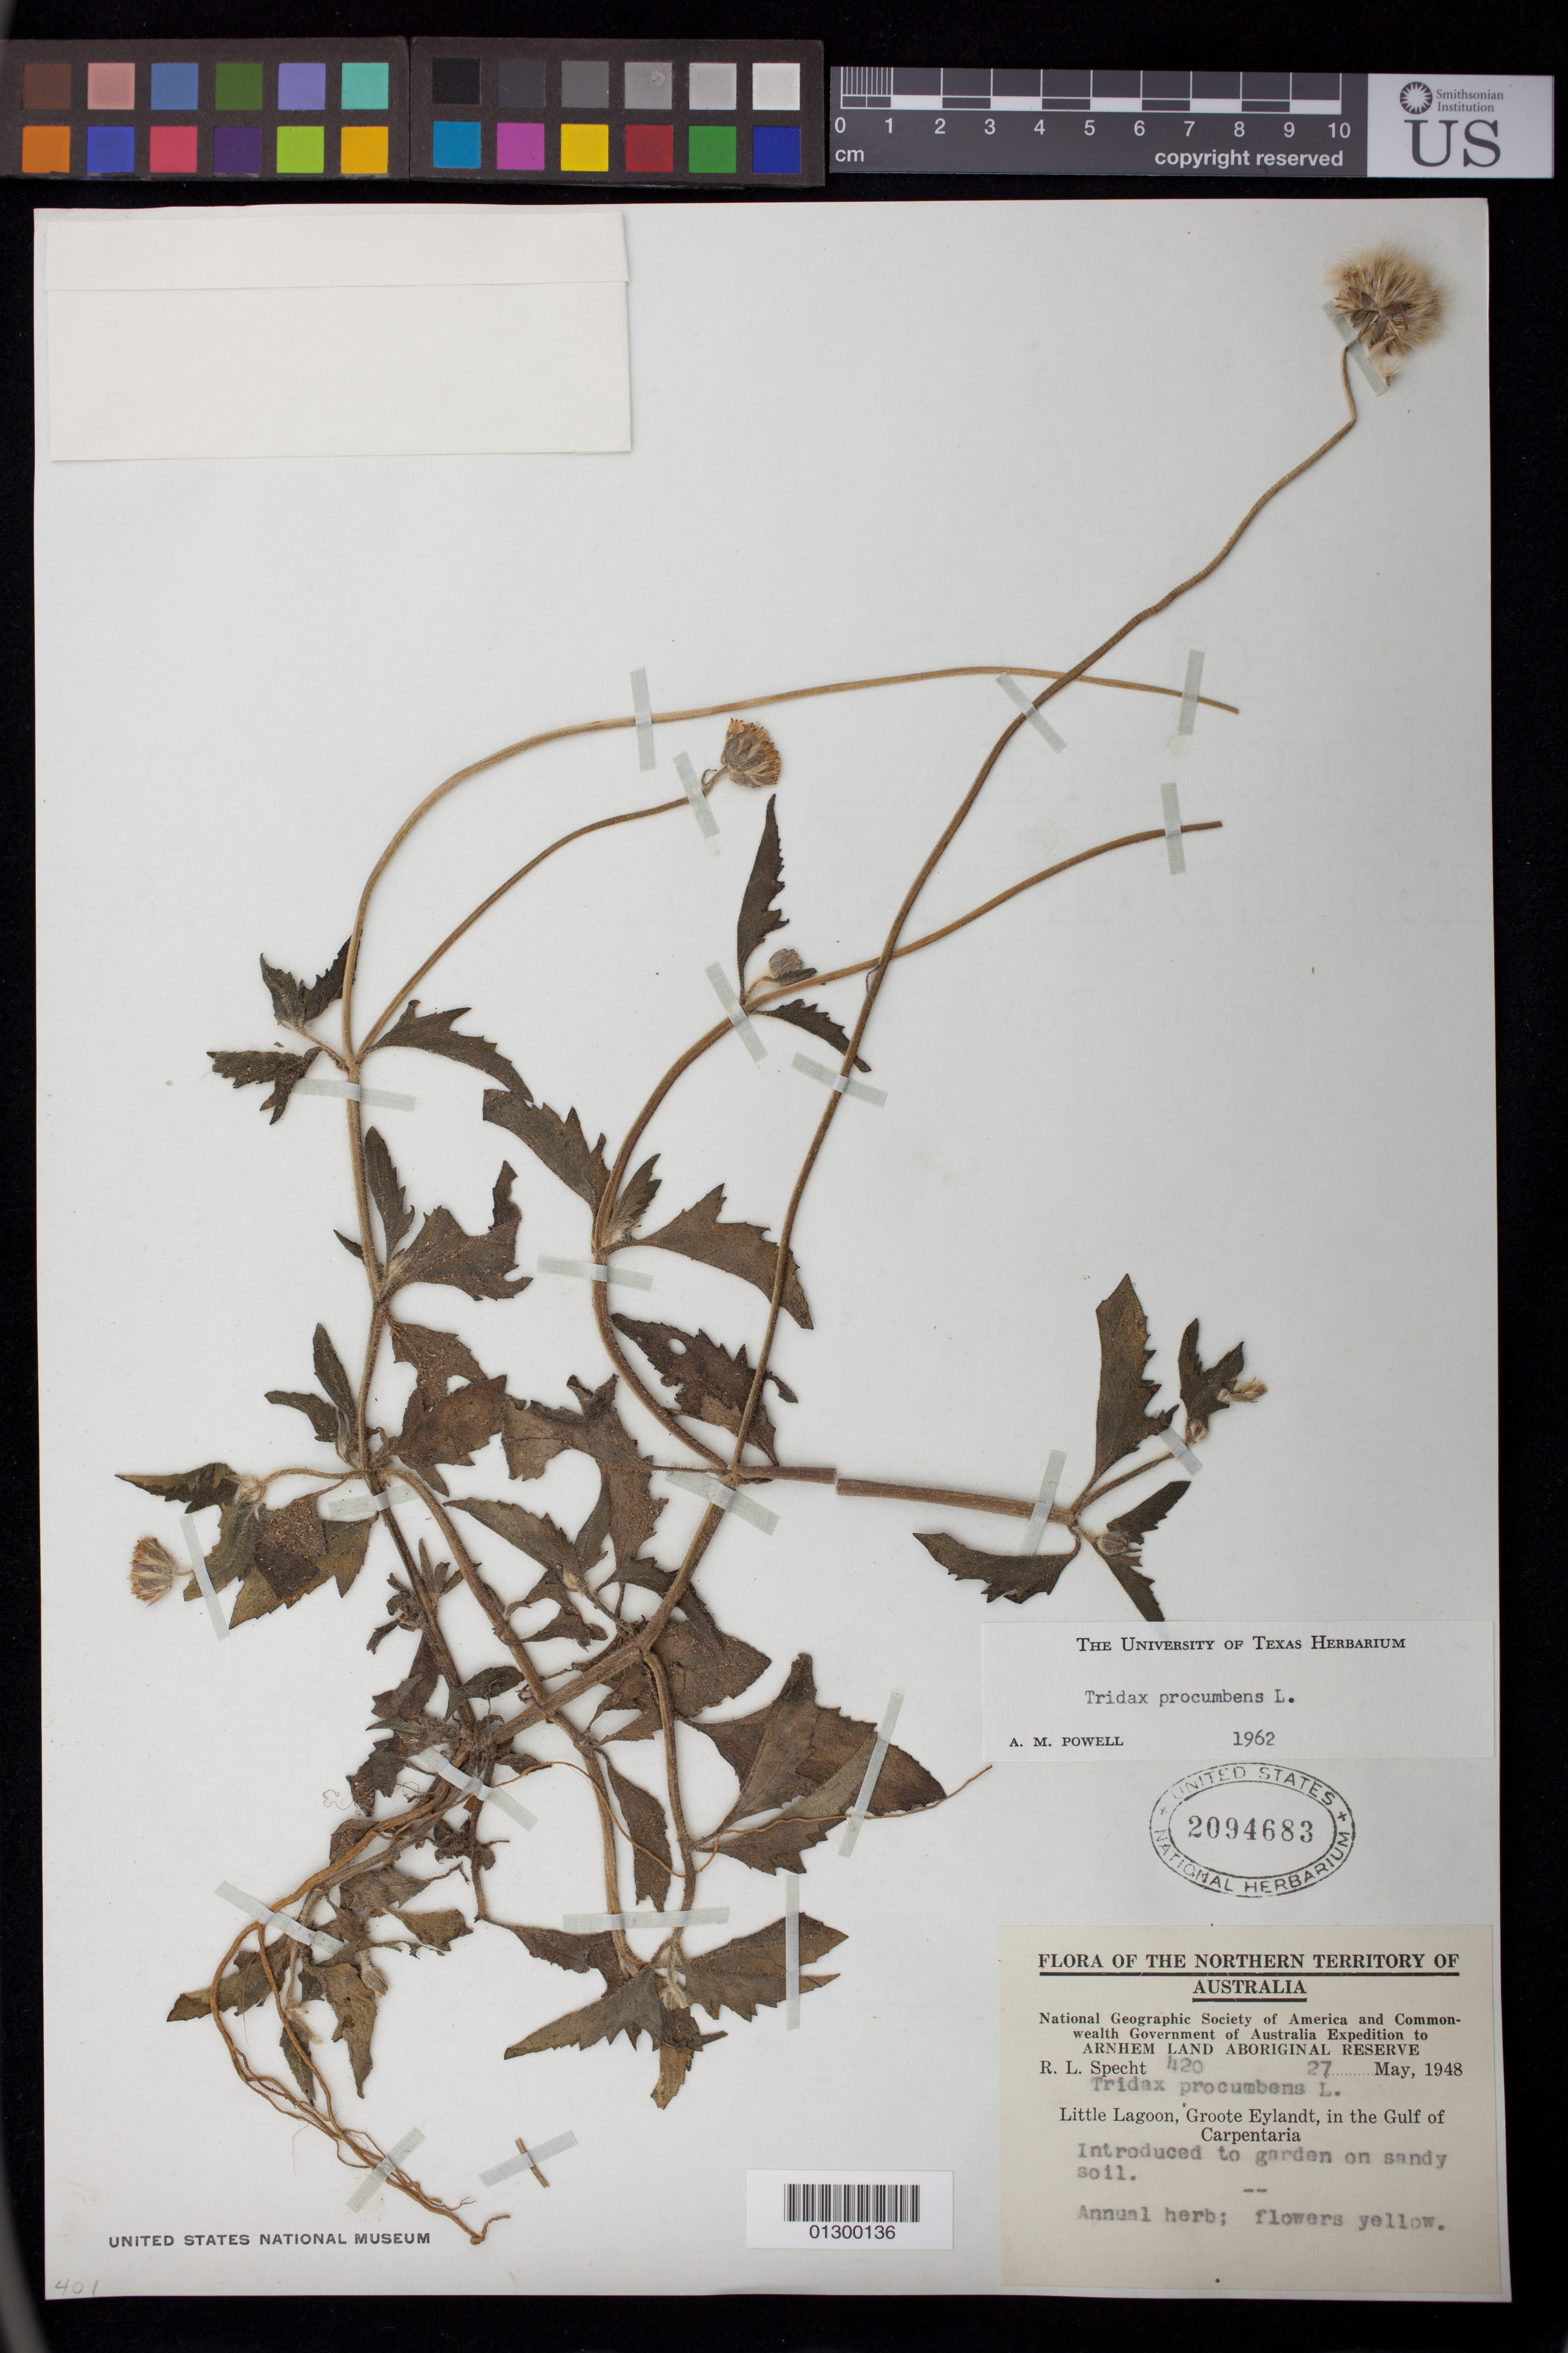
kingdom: Plantae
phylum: Tracheophyta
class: Magnoliopsida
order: Asterales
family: Asteraceae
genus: Tridax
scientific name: Tridax procumbens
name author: L.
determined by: Powell, A. M.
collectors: R. L. Specht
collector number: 420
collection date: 1948-05-27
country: Australia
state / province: Northern Territory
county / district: East Arnhem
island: Groote Eylandt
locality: Little Lagoon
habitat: Introduced to garden on sandy soil.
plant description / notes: Annual herb; flowers yellow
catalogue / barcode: US 2094683